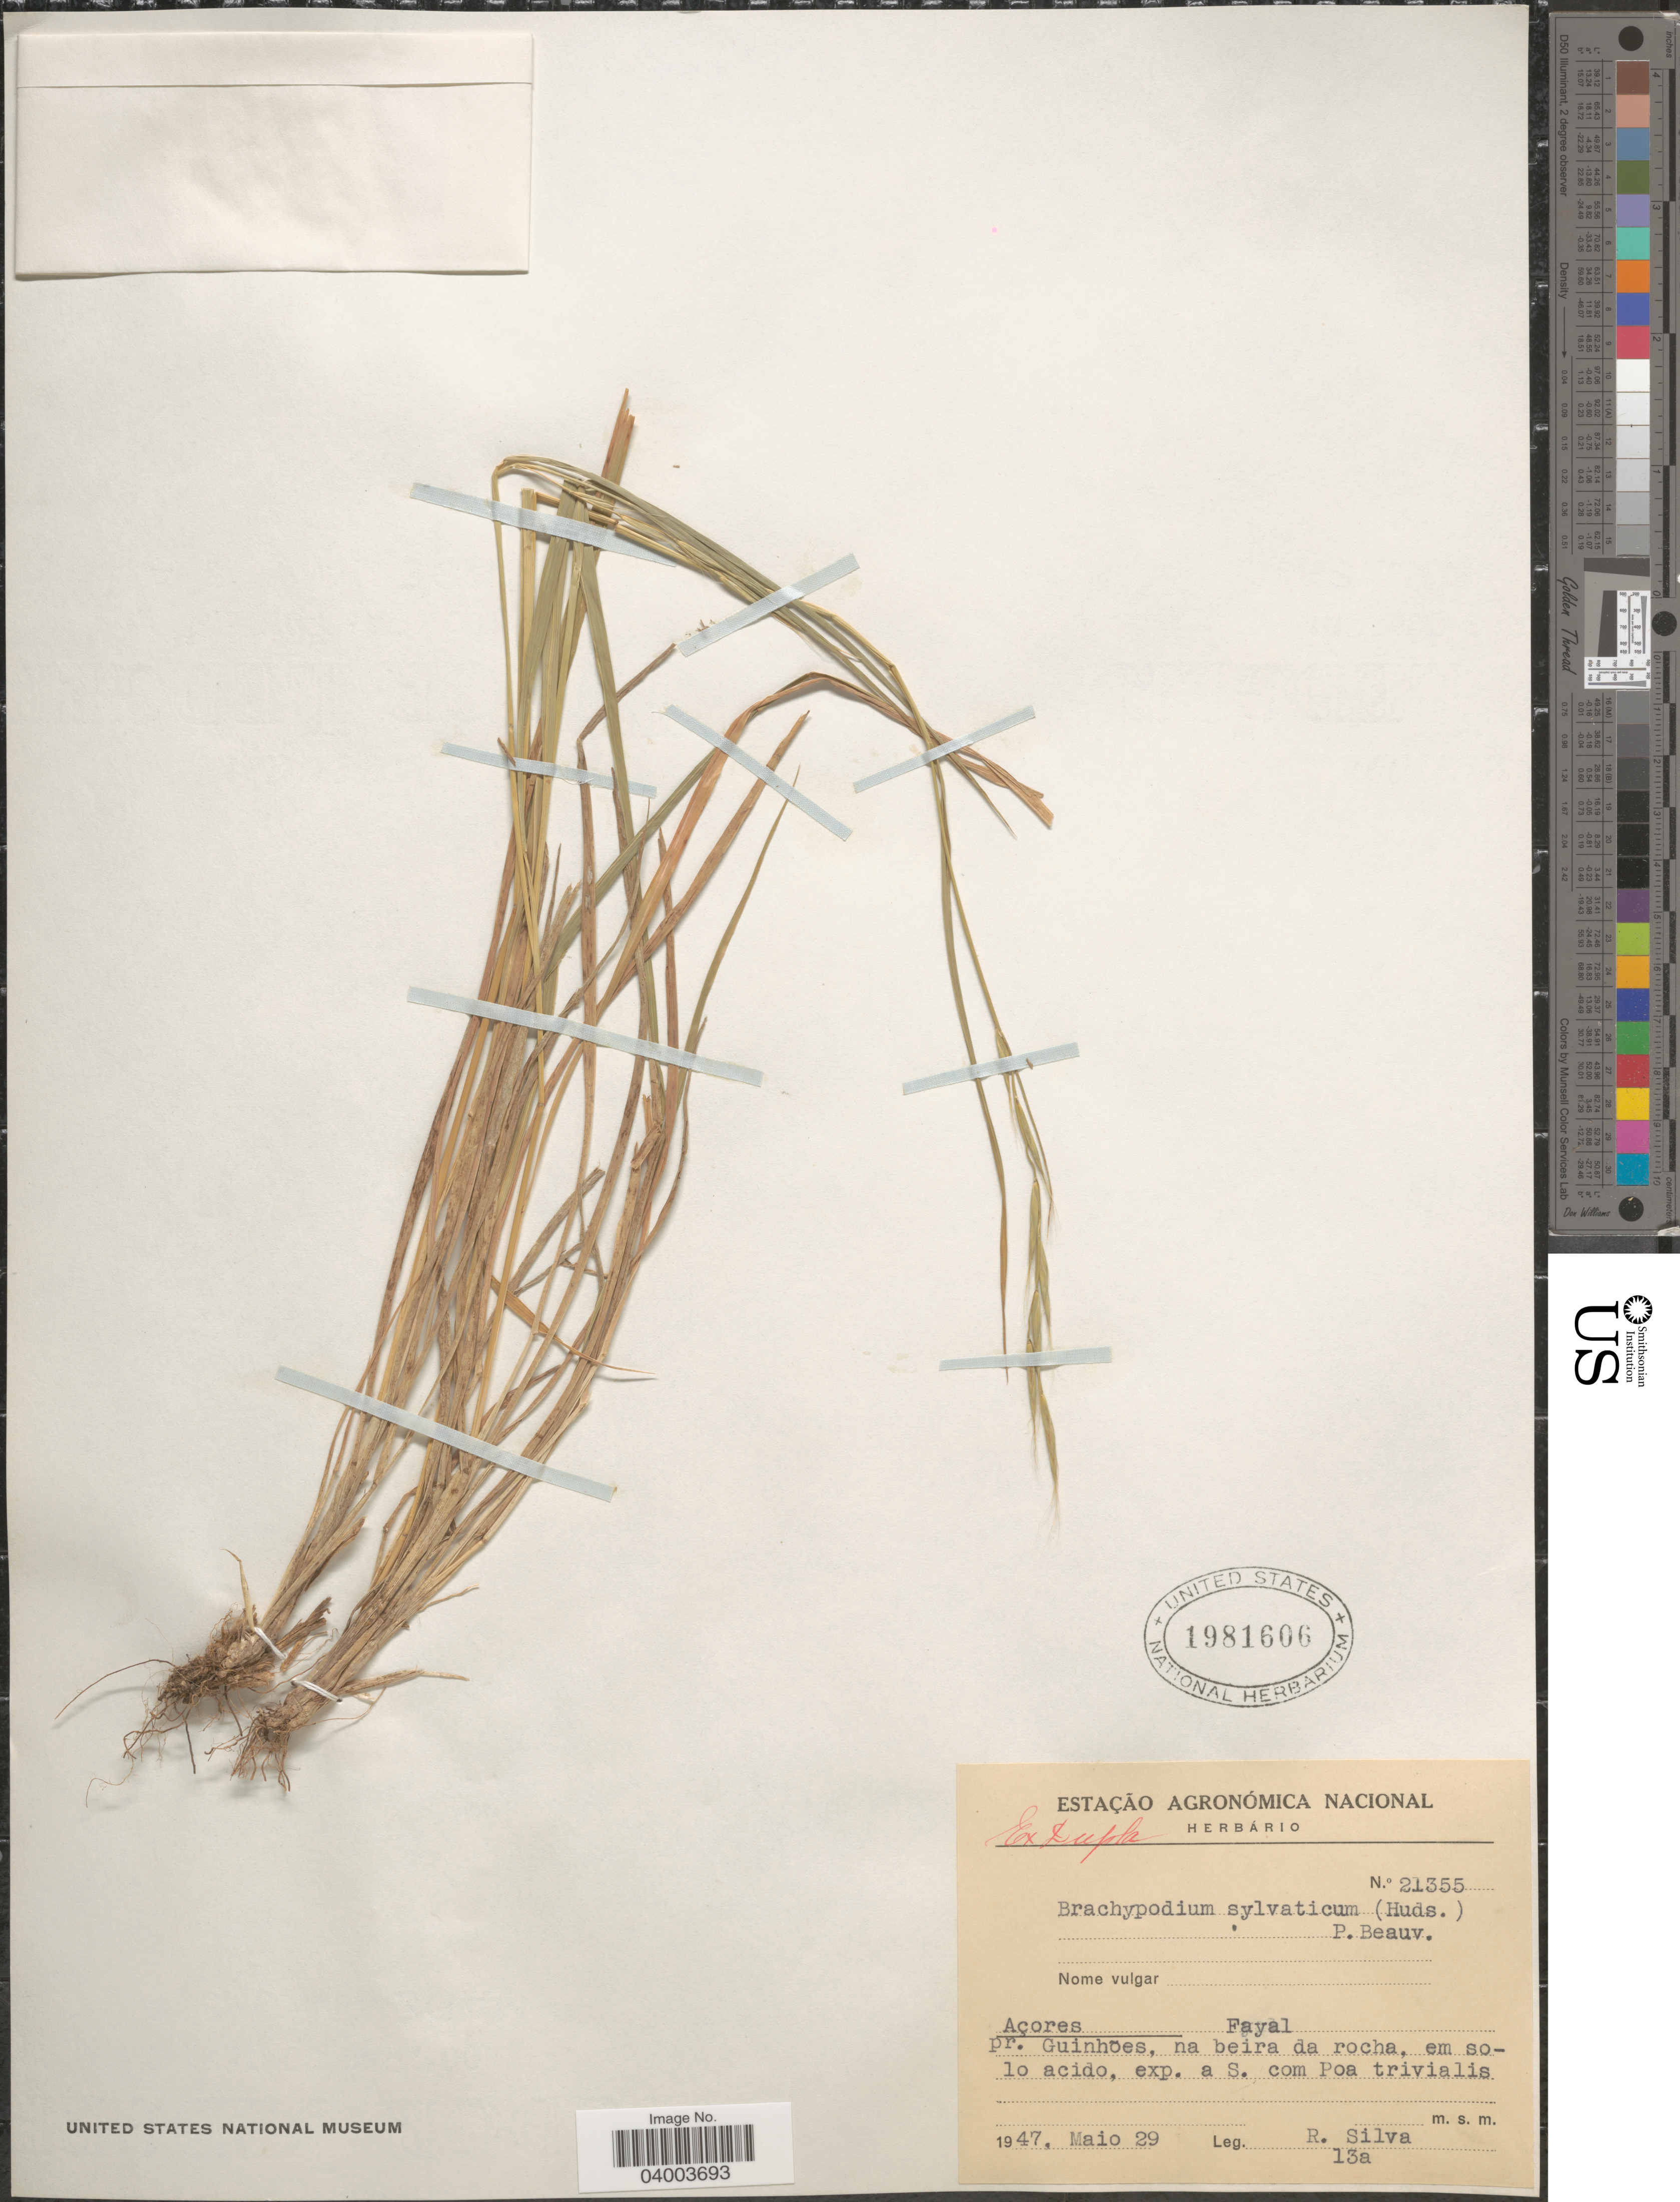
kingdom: Plantae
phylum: Tracheophyta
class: Liliopsida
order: Poales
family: Poaceae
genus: Brachypodium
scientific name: Brachypodium sylvaticum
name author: (Huds.) P. Beauv.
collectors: R. Silva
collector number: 13a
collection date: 1947-05-29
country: Portugal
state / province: Azores (Aut. Reg.)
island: Faial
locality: Açores. Fayal pr. Guinhões, na beira da rocha, em solo acido, exp. a S. com Poa trivialis.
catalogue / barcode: US 1981606